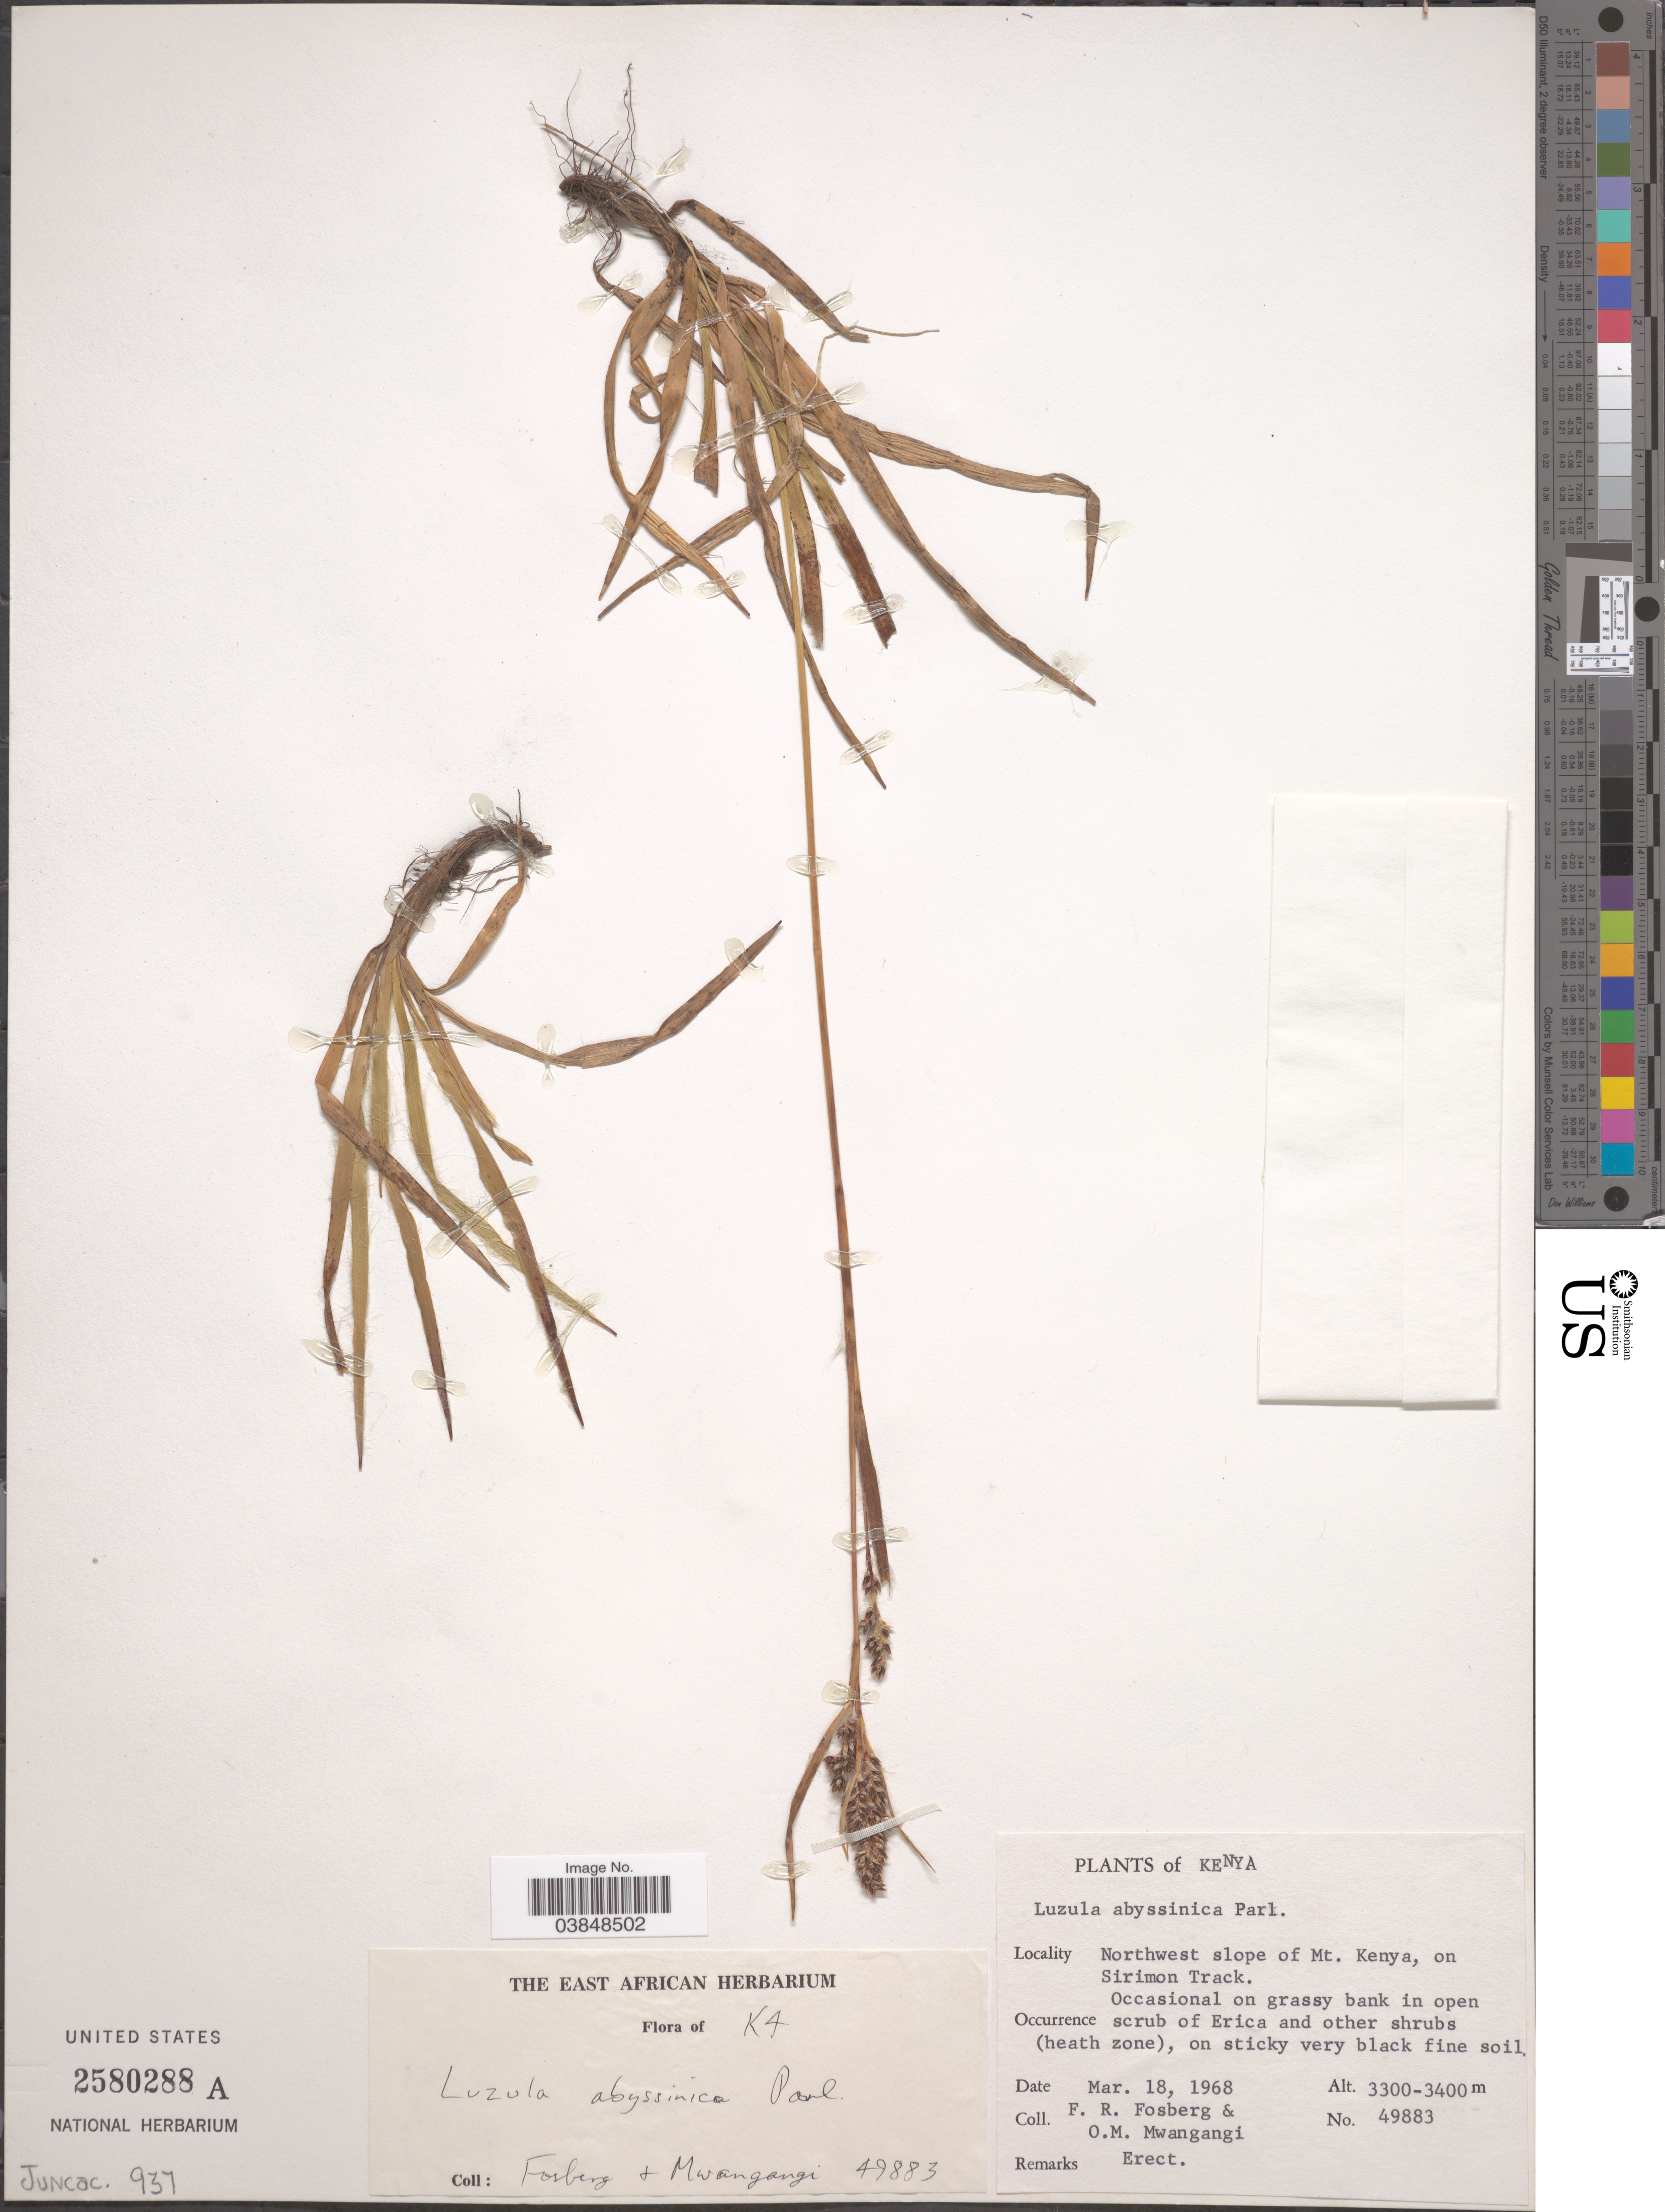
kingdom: Plantae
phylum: Tracheophyta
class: Liliopsida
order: Poales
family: Juncaceae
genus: Luzula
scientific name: Luzula abyssinica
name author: Parl.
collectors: F. R. Fosberg & O. M. Mwangangi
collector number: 49883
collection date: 1968-03-18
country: Kenya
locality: Northwest slope of Mt. Kenya, on Sirimon Track. K4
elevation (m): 3300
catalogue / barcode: US 2580288A